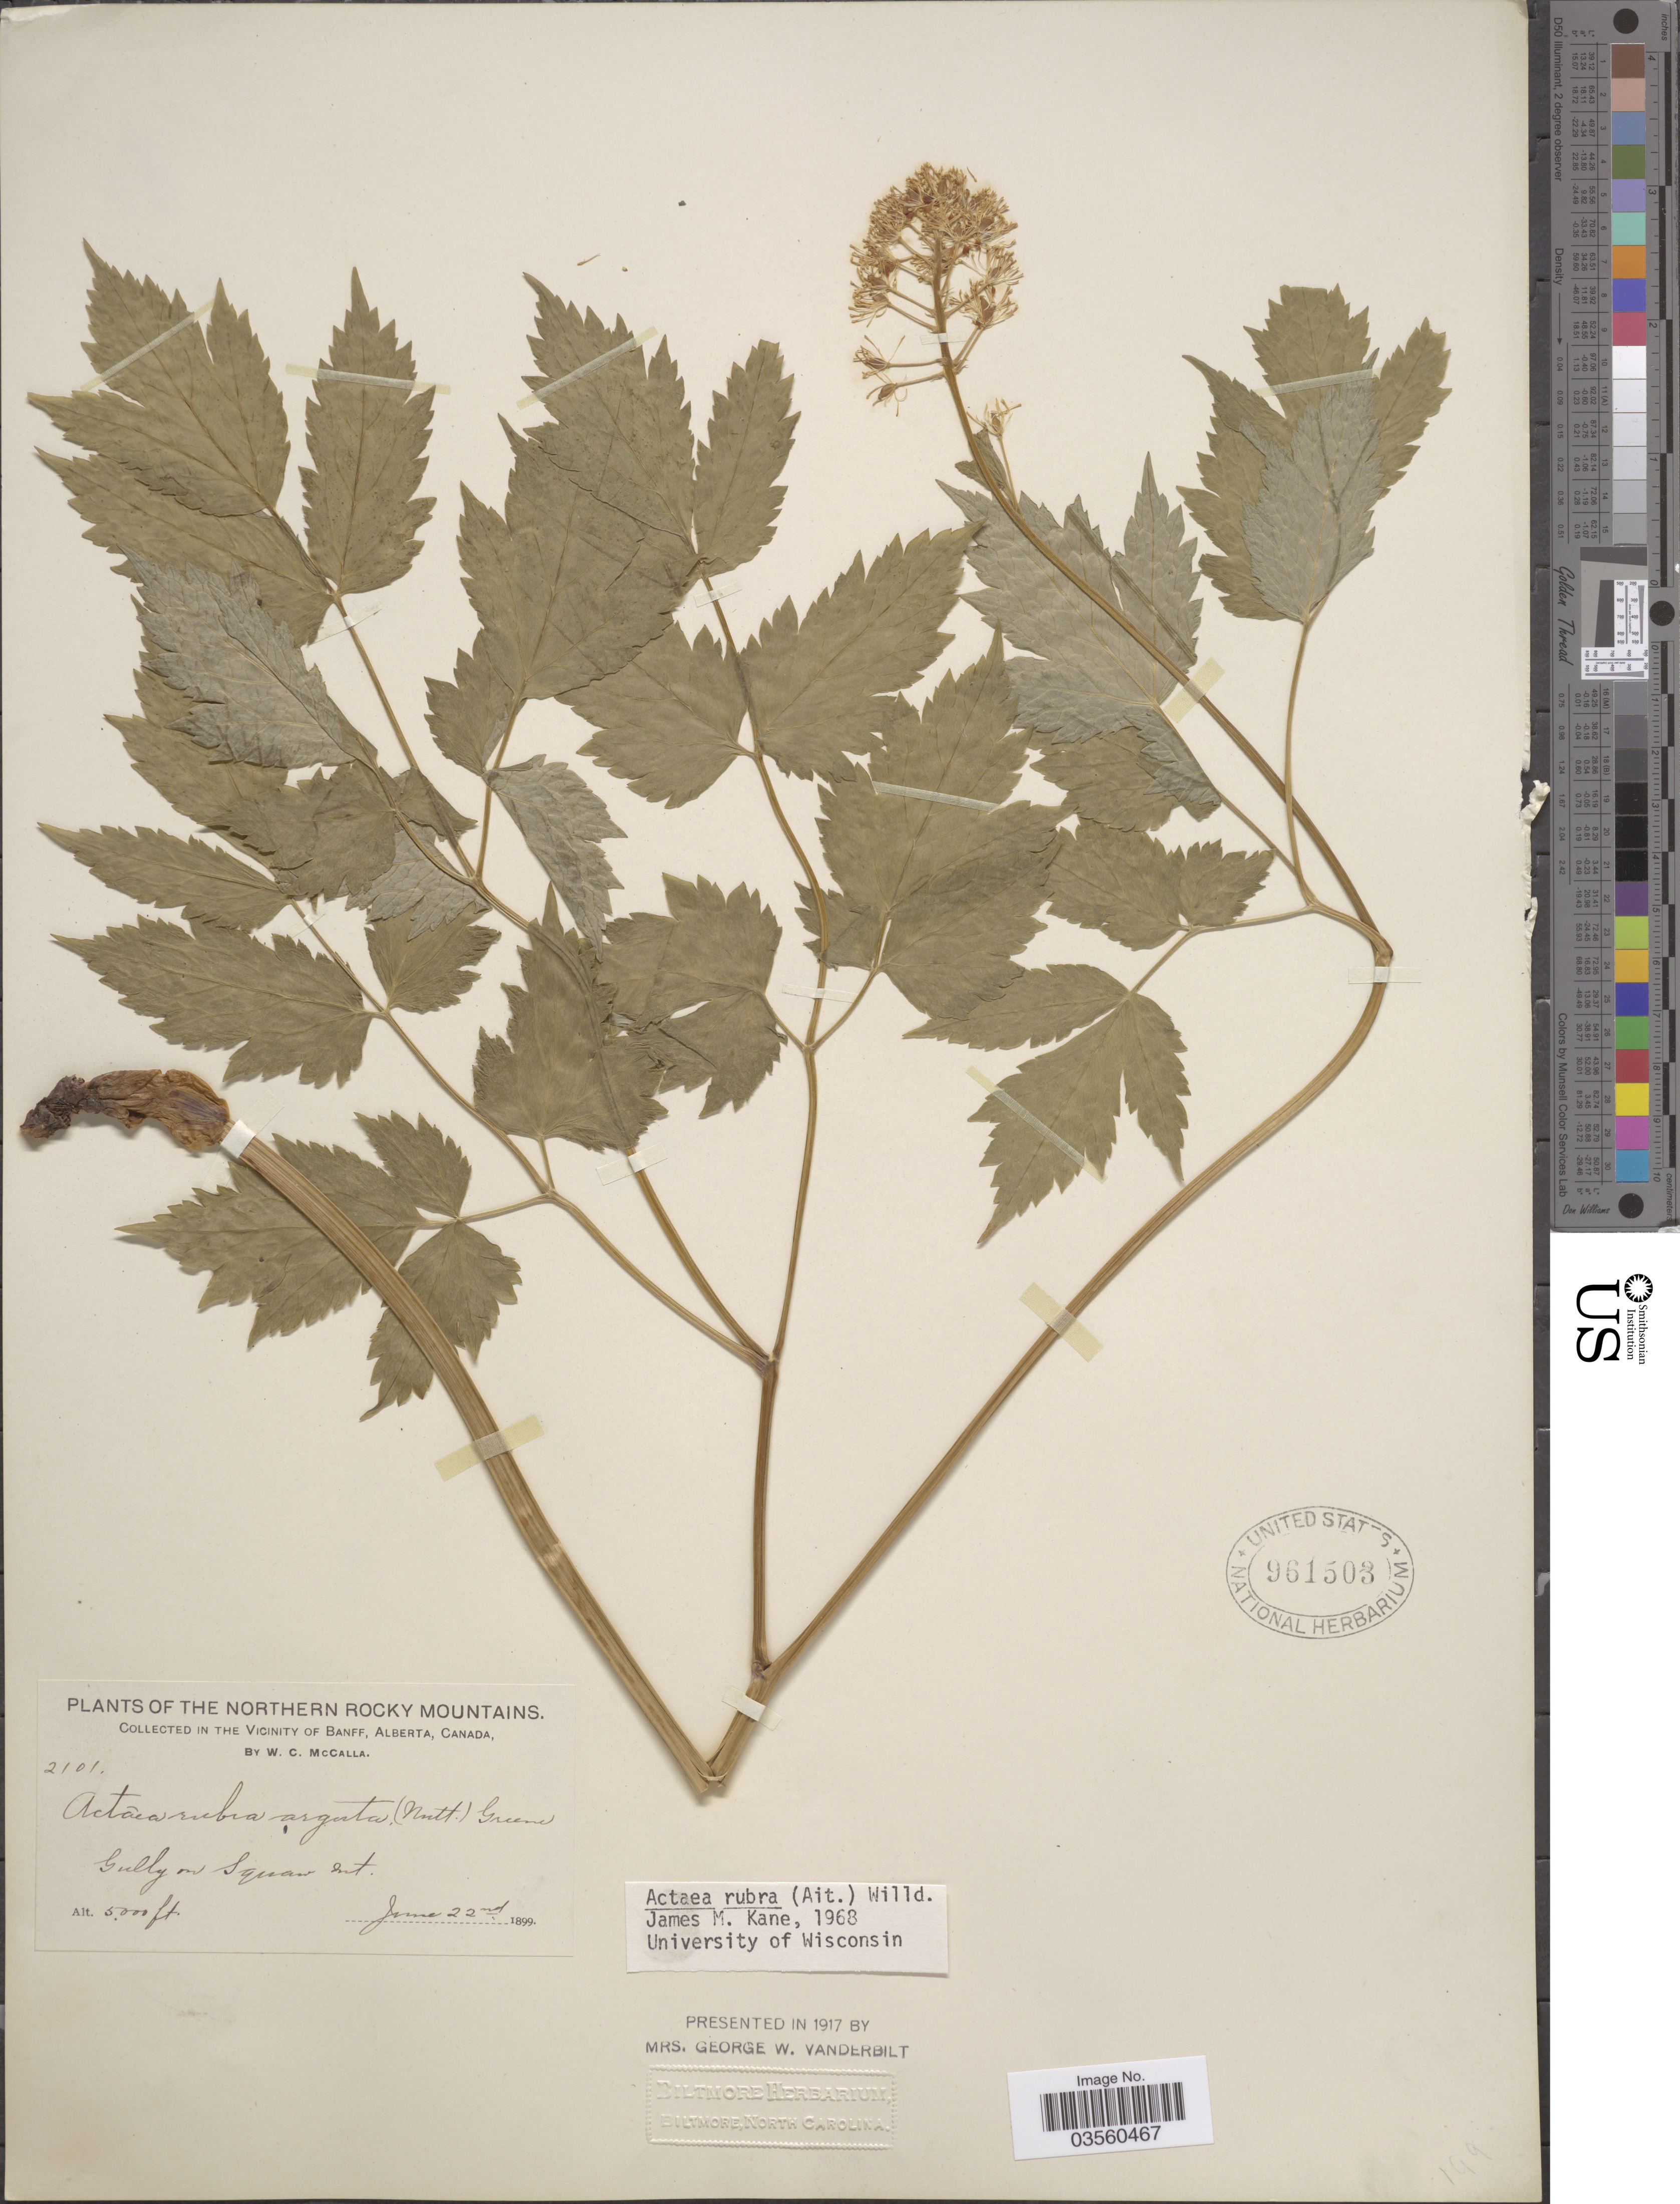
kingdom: Plantae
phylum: Tracheophyta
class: Magnoliopsida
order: Ranunculales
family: Ranunculaceae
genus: Actaea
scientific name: Actaea rubra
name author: (Aiton) Willd.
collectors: W. McCalla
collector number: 2101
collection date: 1899-06-22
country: Canada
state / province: Alberta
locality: The Northern Rocky Mountains. In the Vicinity of Banff. Gully on Squaw Mt.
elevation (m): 1524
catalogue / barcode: US 961503